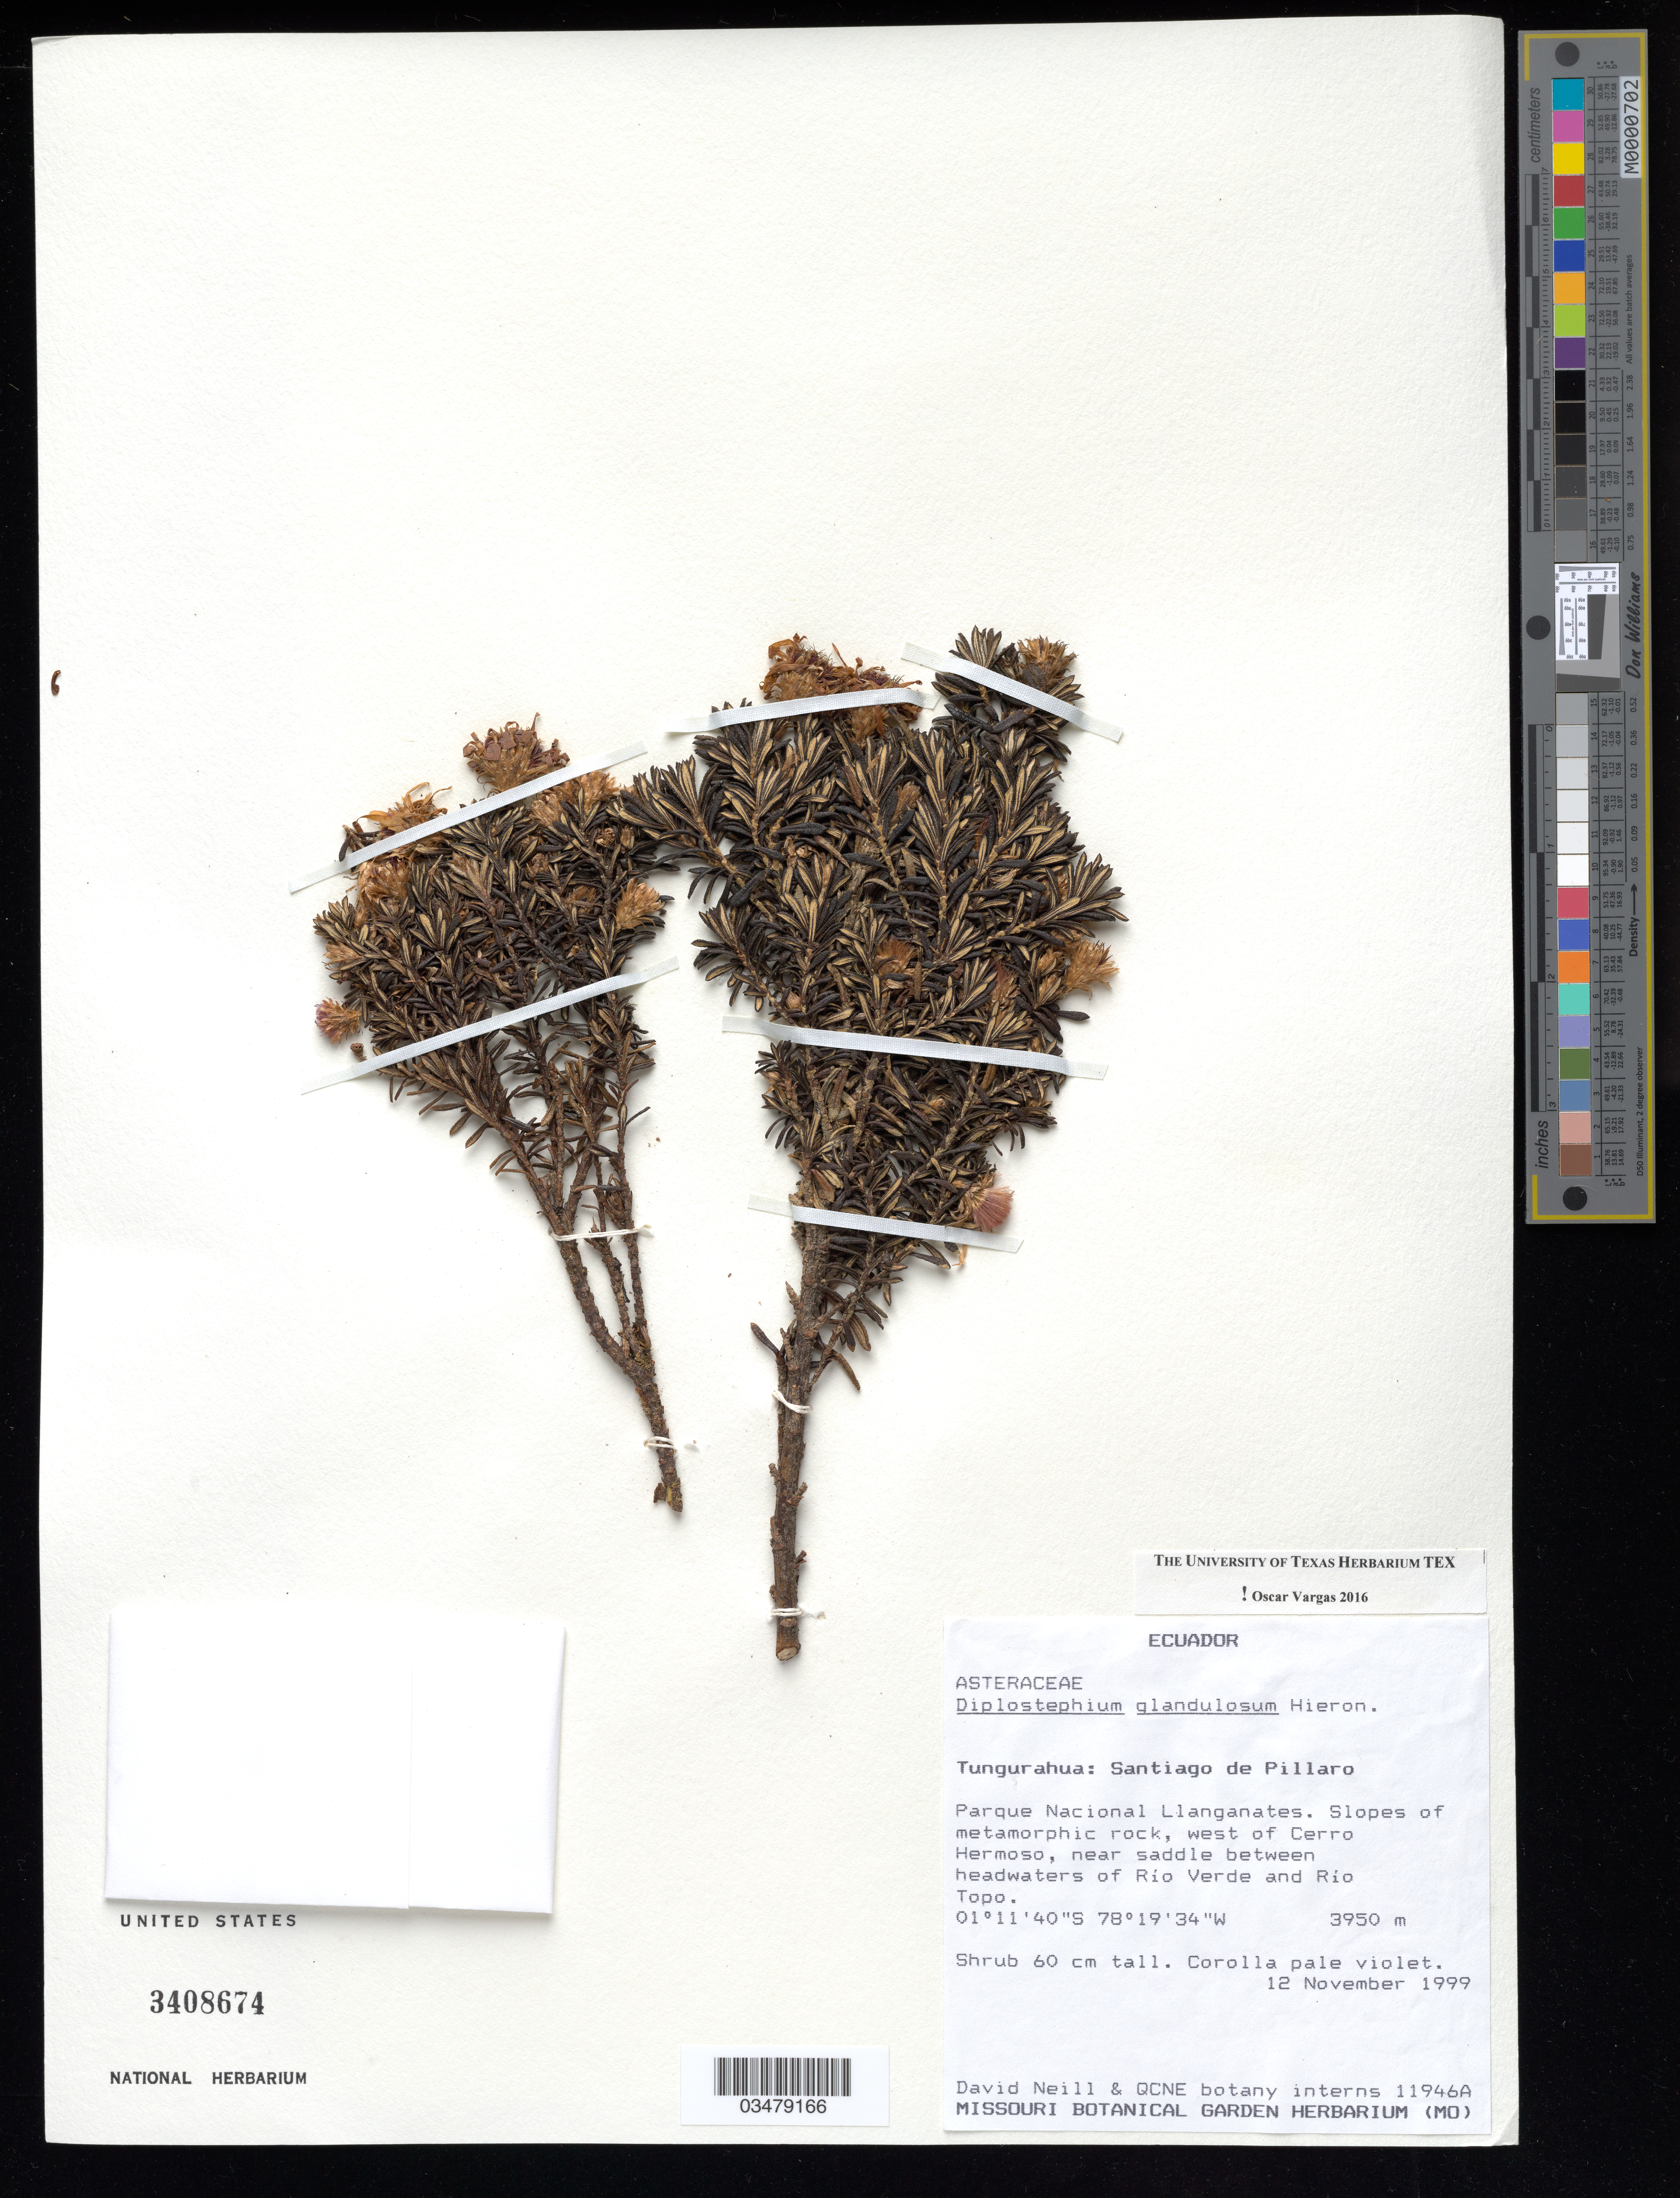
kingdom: Plantae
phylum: Tracheophyta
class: Magnoliopsida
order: Asterales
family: Asteraceae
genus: Diplostephium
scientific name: Diplostephium glandulosum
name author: Hieron.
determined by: Vargas, Oscar M.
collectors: D. Neill & QCNE botany interns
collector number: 11946 A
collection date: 1999-11-12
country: Ecuador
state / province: Tungurahua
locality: Santiago de Pillaro, Parque Nacional Llanganates. West of Carro Hermoso, near saddle between headwaters of Rio Verde and Rio Topo.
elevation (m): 3950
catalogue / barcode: US 3408674